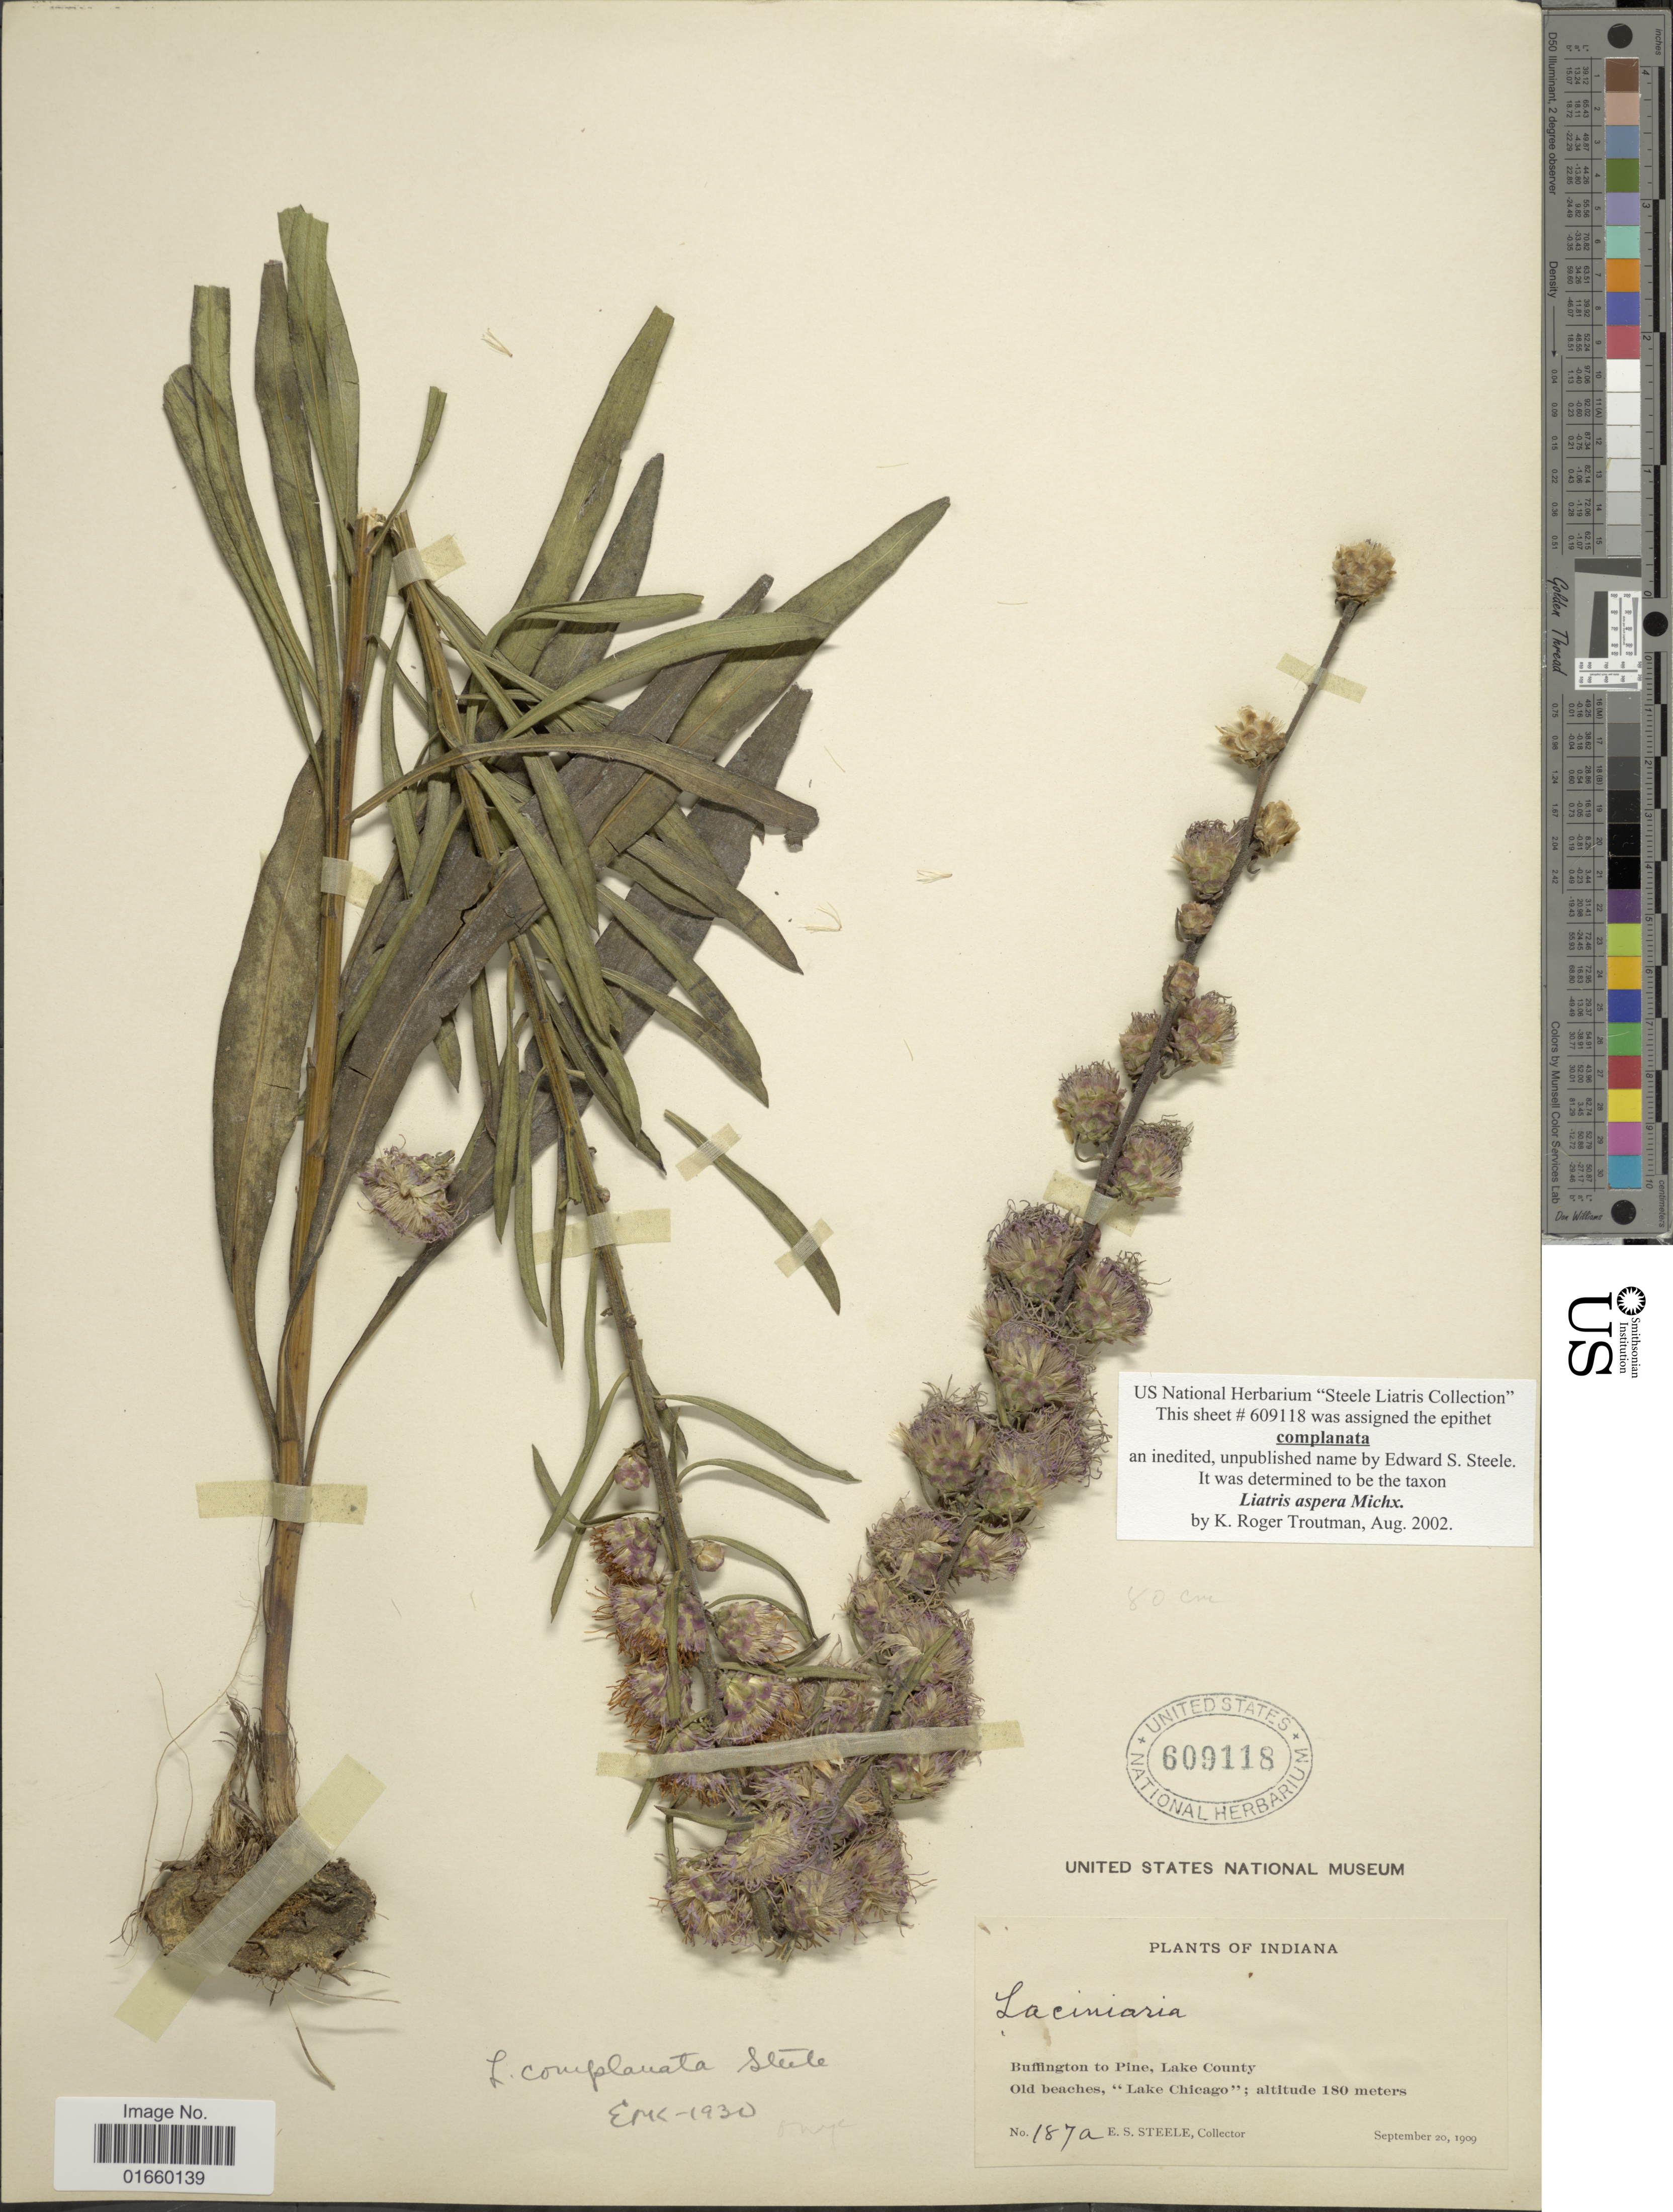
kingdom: Plantae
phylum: Tracheophyta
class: Magnoliopsida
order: Asterales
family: Asteraceae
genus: Liatris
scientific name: Liatris aspera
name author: Michx.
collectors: E. Steele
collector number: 187s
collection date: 1909-09-20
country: United States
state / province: Indiana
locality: Buffington to Pine, Lake County, Old beaches, "Lake Chicago"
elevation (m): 180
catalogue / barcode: US 609118